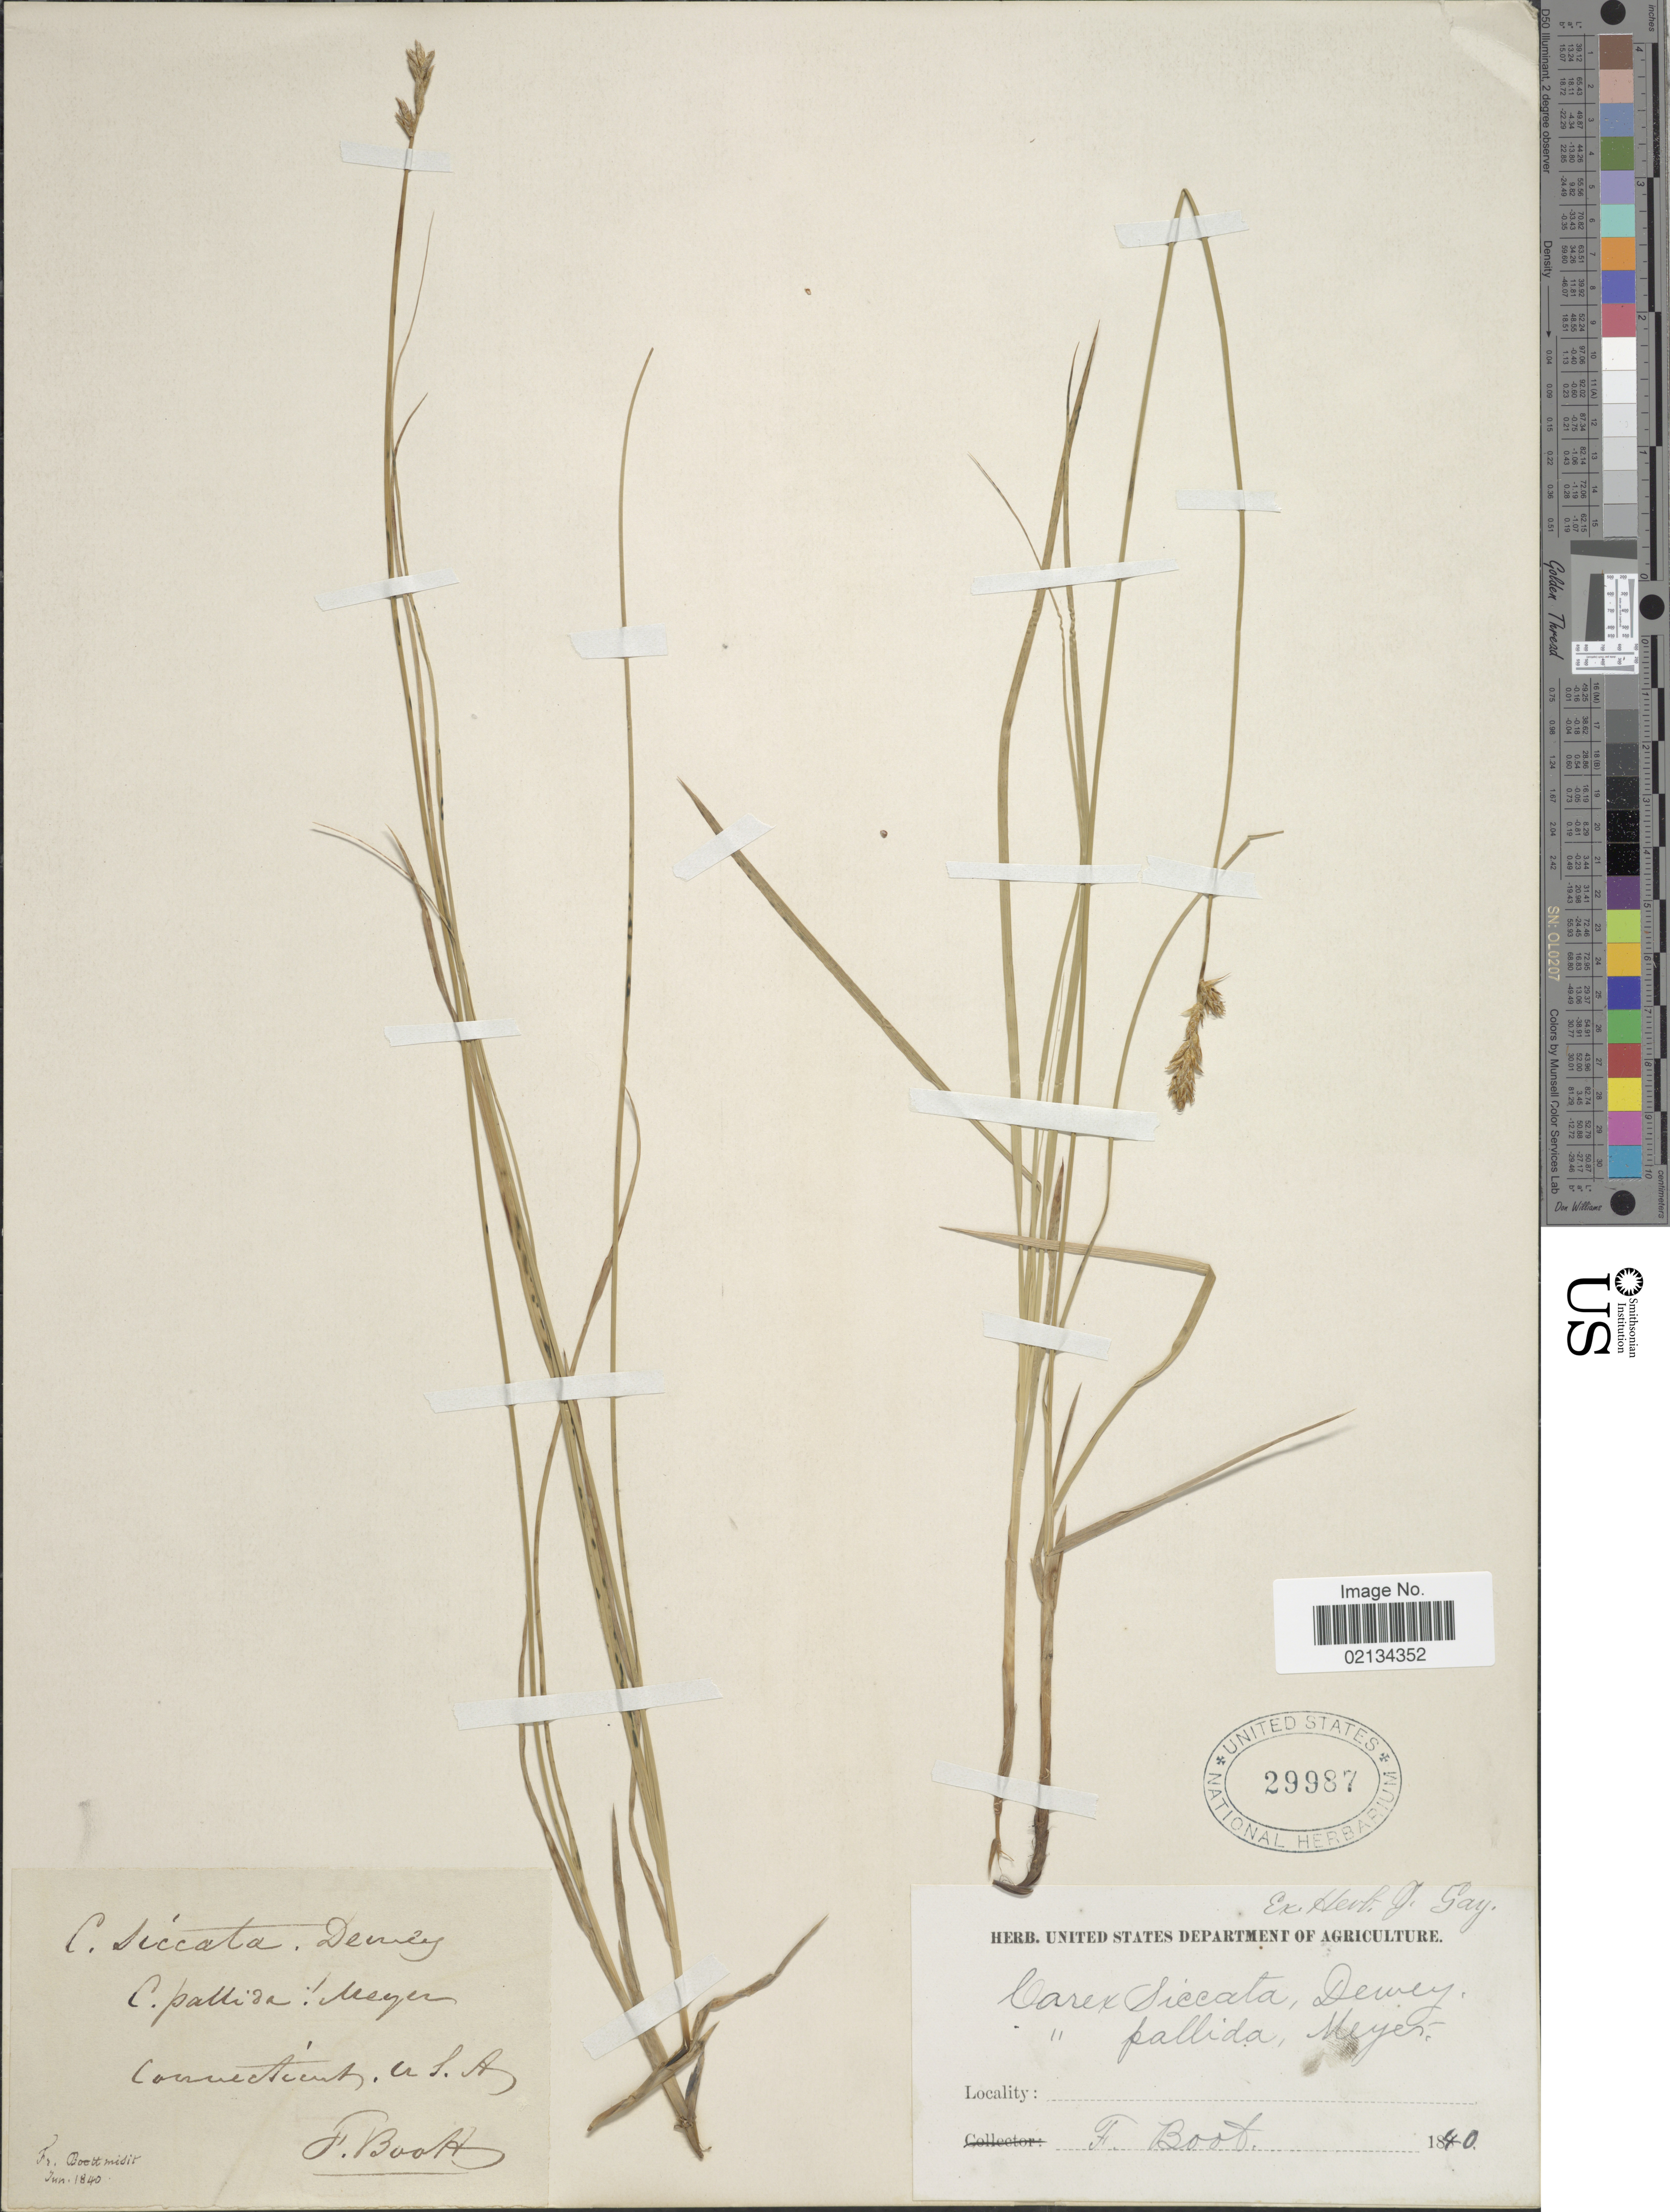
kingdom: Plantae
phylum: Tracheophyta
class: Liliopsida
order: Poales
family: Cyperaceae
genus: Carex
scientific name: Carex siccata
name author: Dewey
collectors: F. M. B. Boott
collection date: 1840-06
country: United States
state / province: Connecticut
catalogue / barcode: US 29987